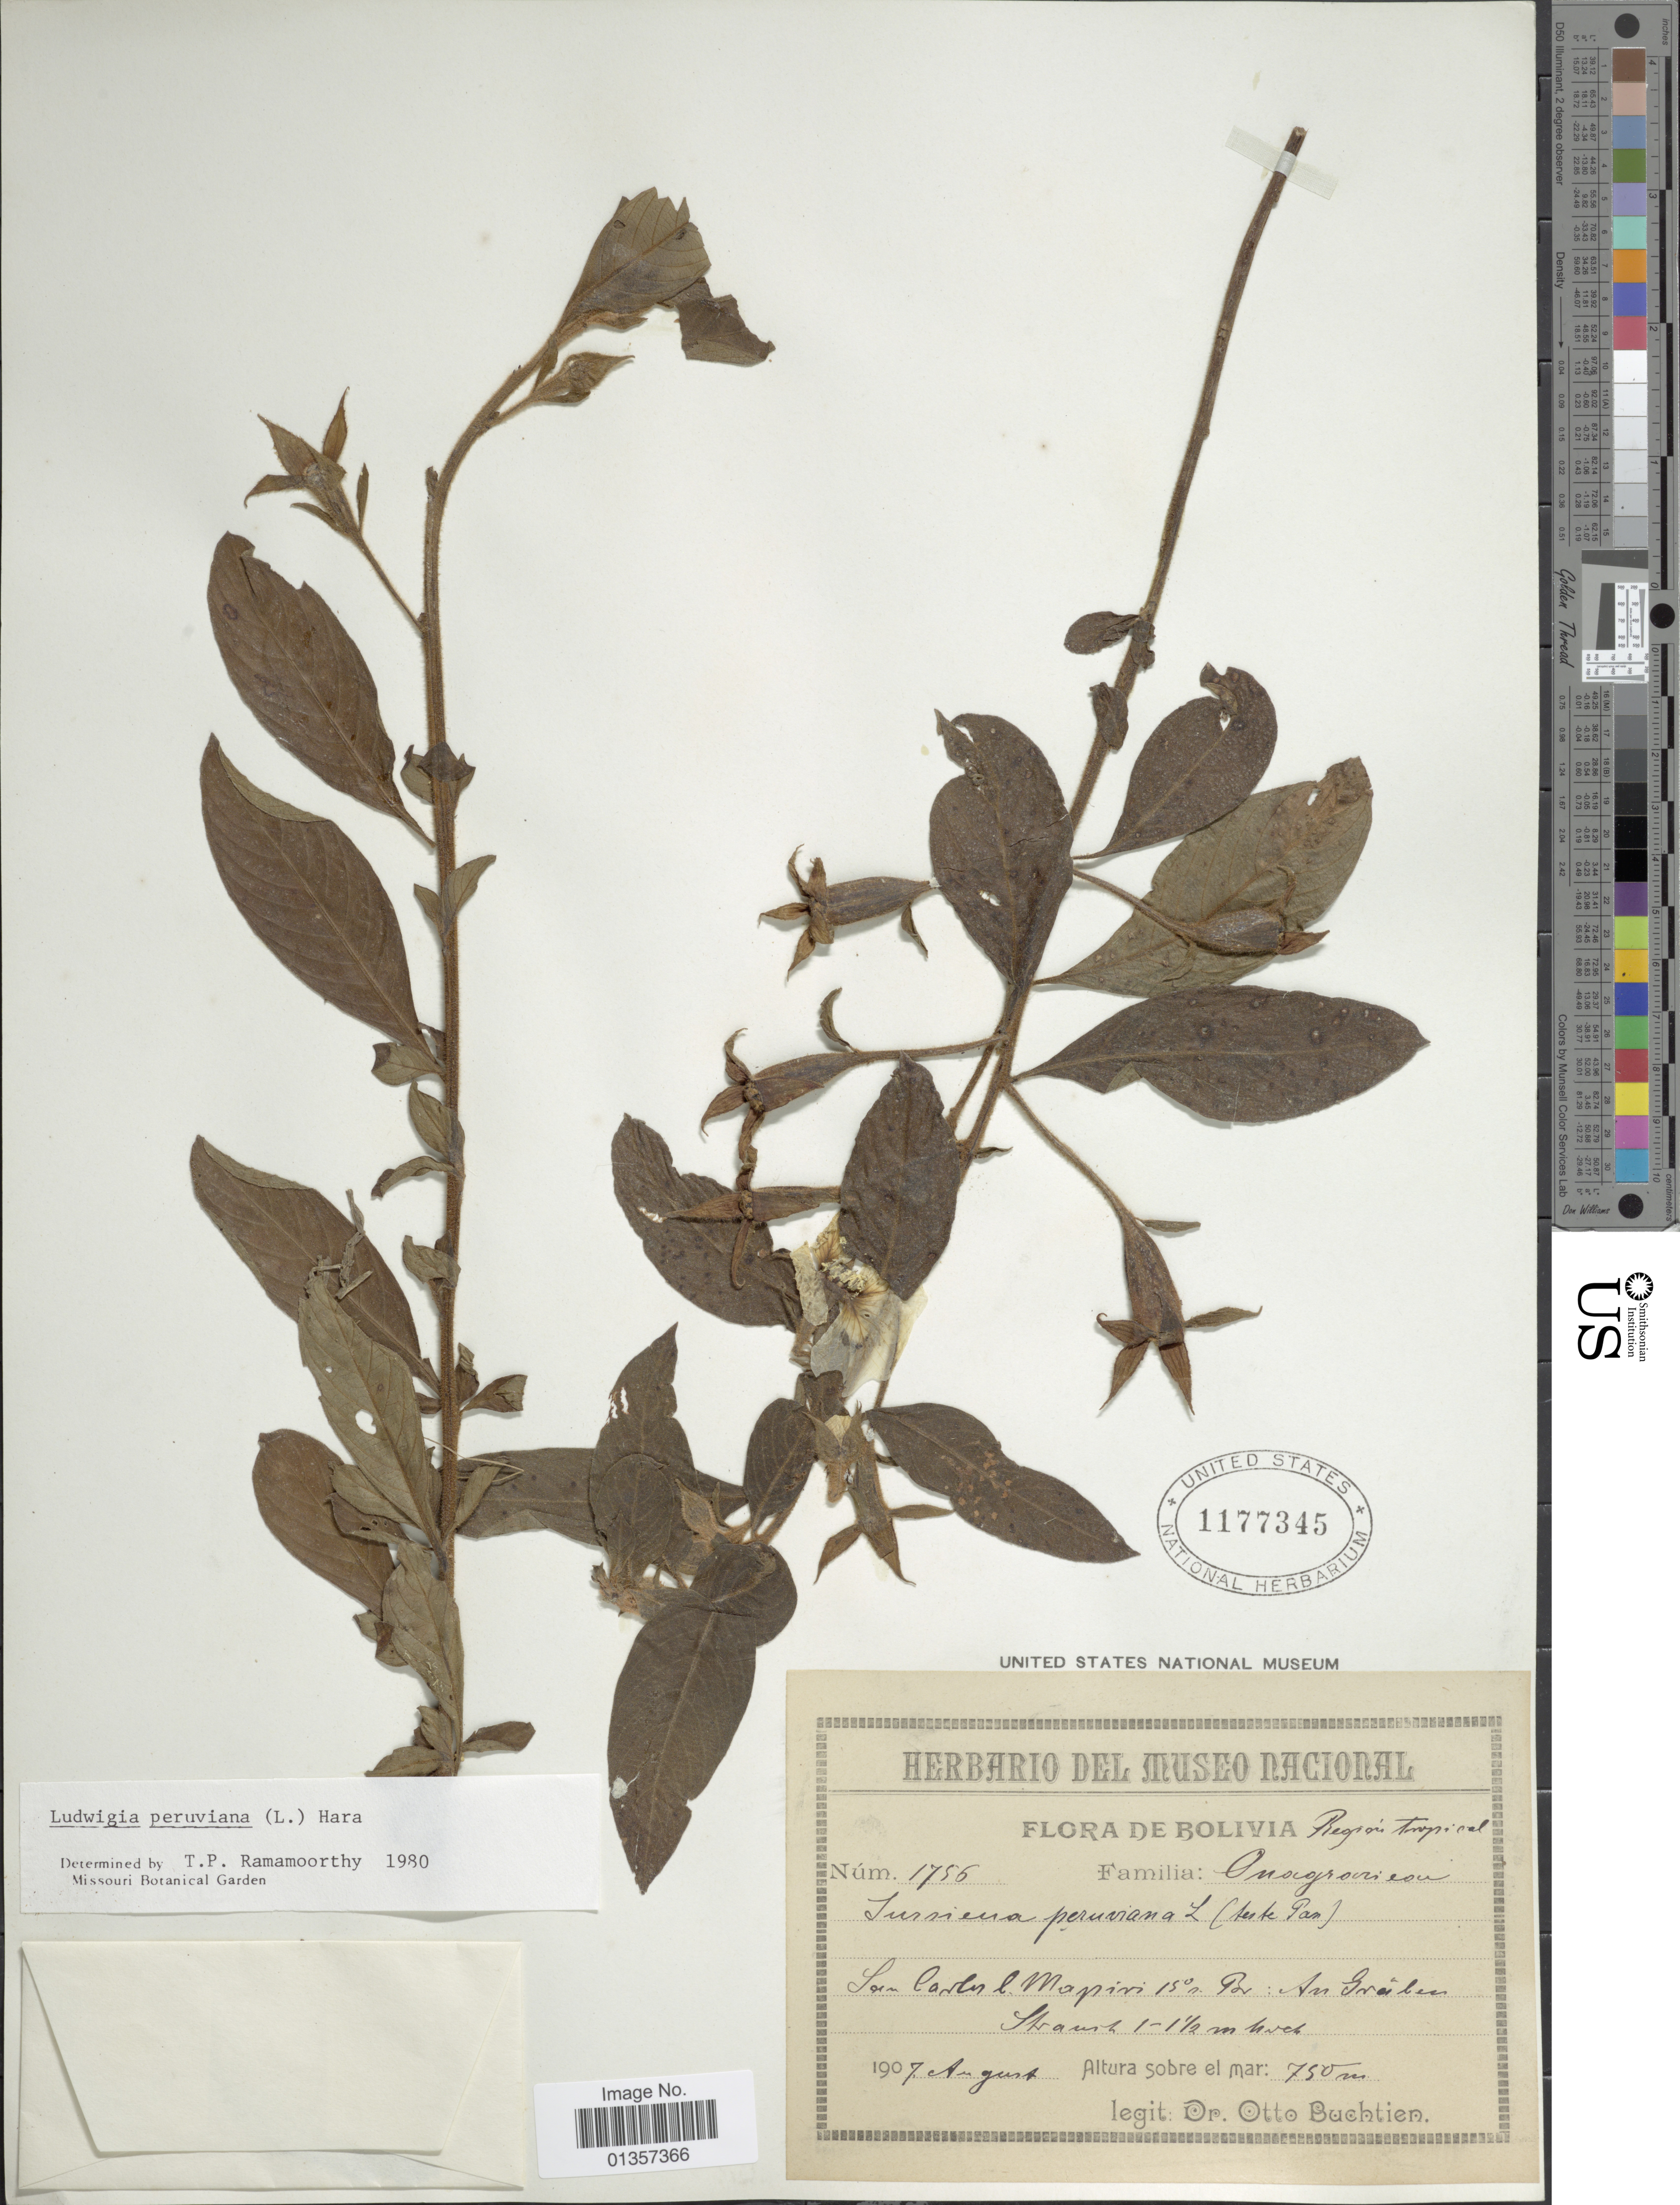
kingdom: Plantae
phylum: Tracheophyta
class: Magnoliopsida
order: Myrtales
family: Onagraceae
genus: Ludwigia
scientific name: Ludwigia peruviana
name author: (L.) H. Hara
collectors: O. Buchtien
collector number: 1756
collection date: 1907-08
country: Bolivia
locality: San Carlos l. Mapiri 15°n Br; Am Gräben.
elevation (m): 750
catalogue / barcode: US 1177345